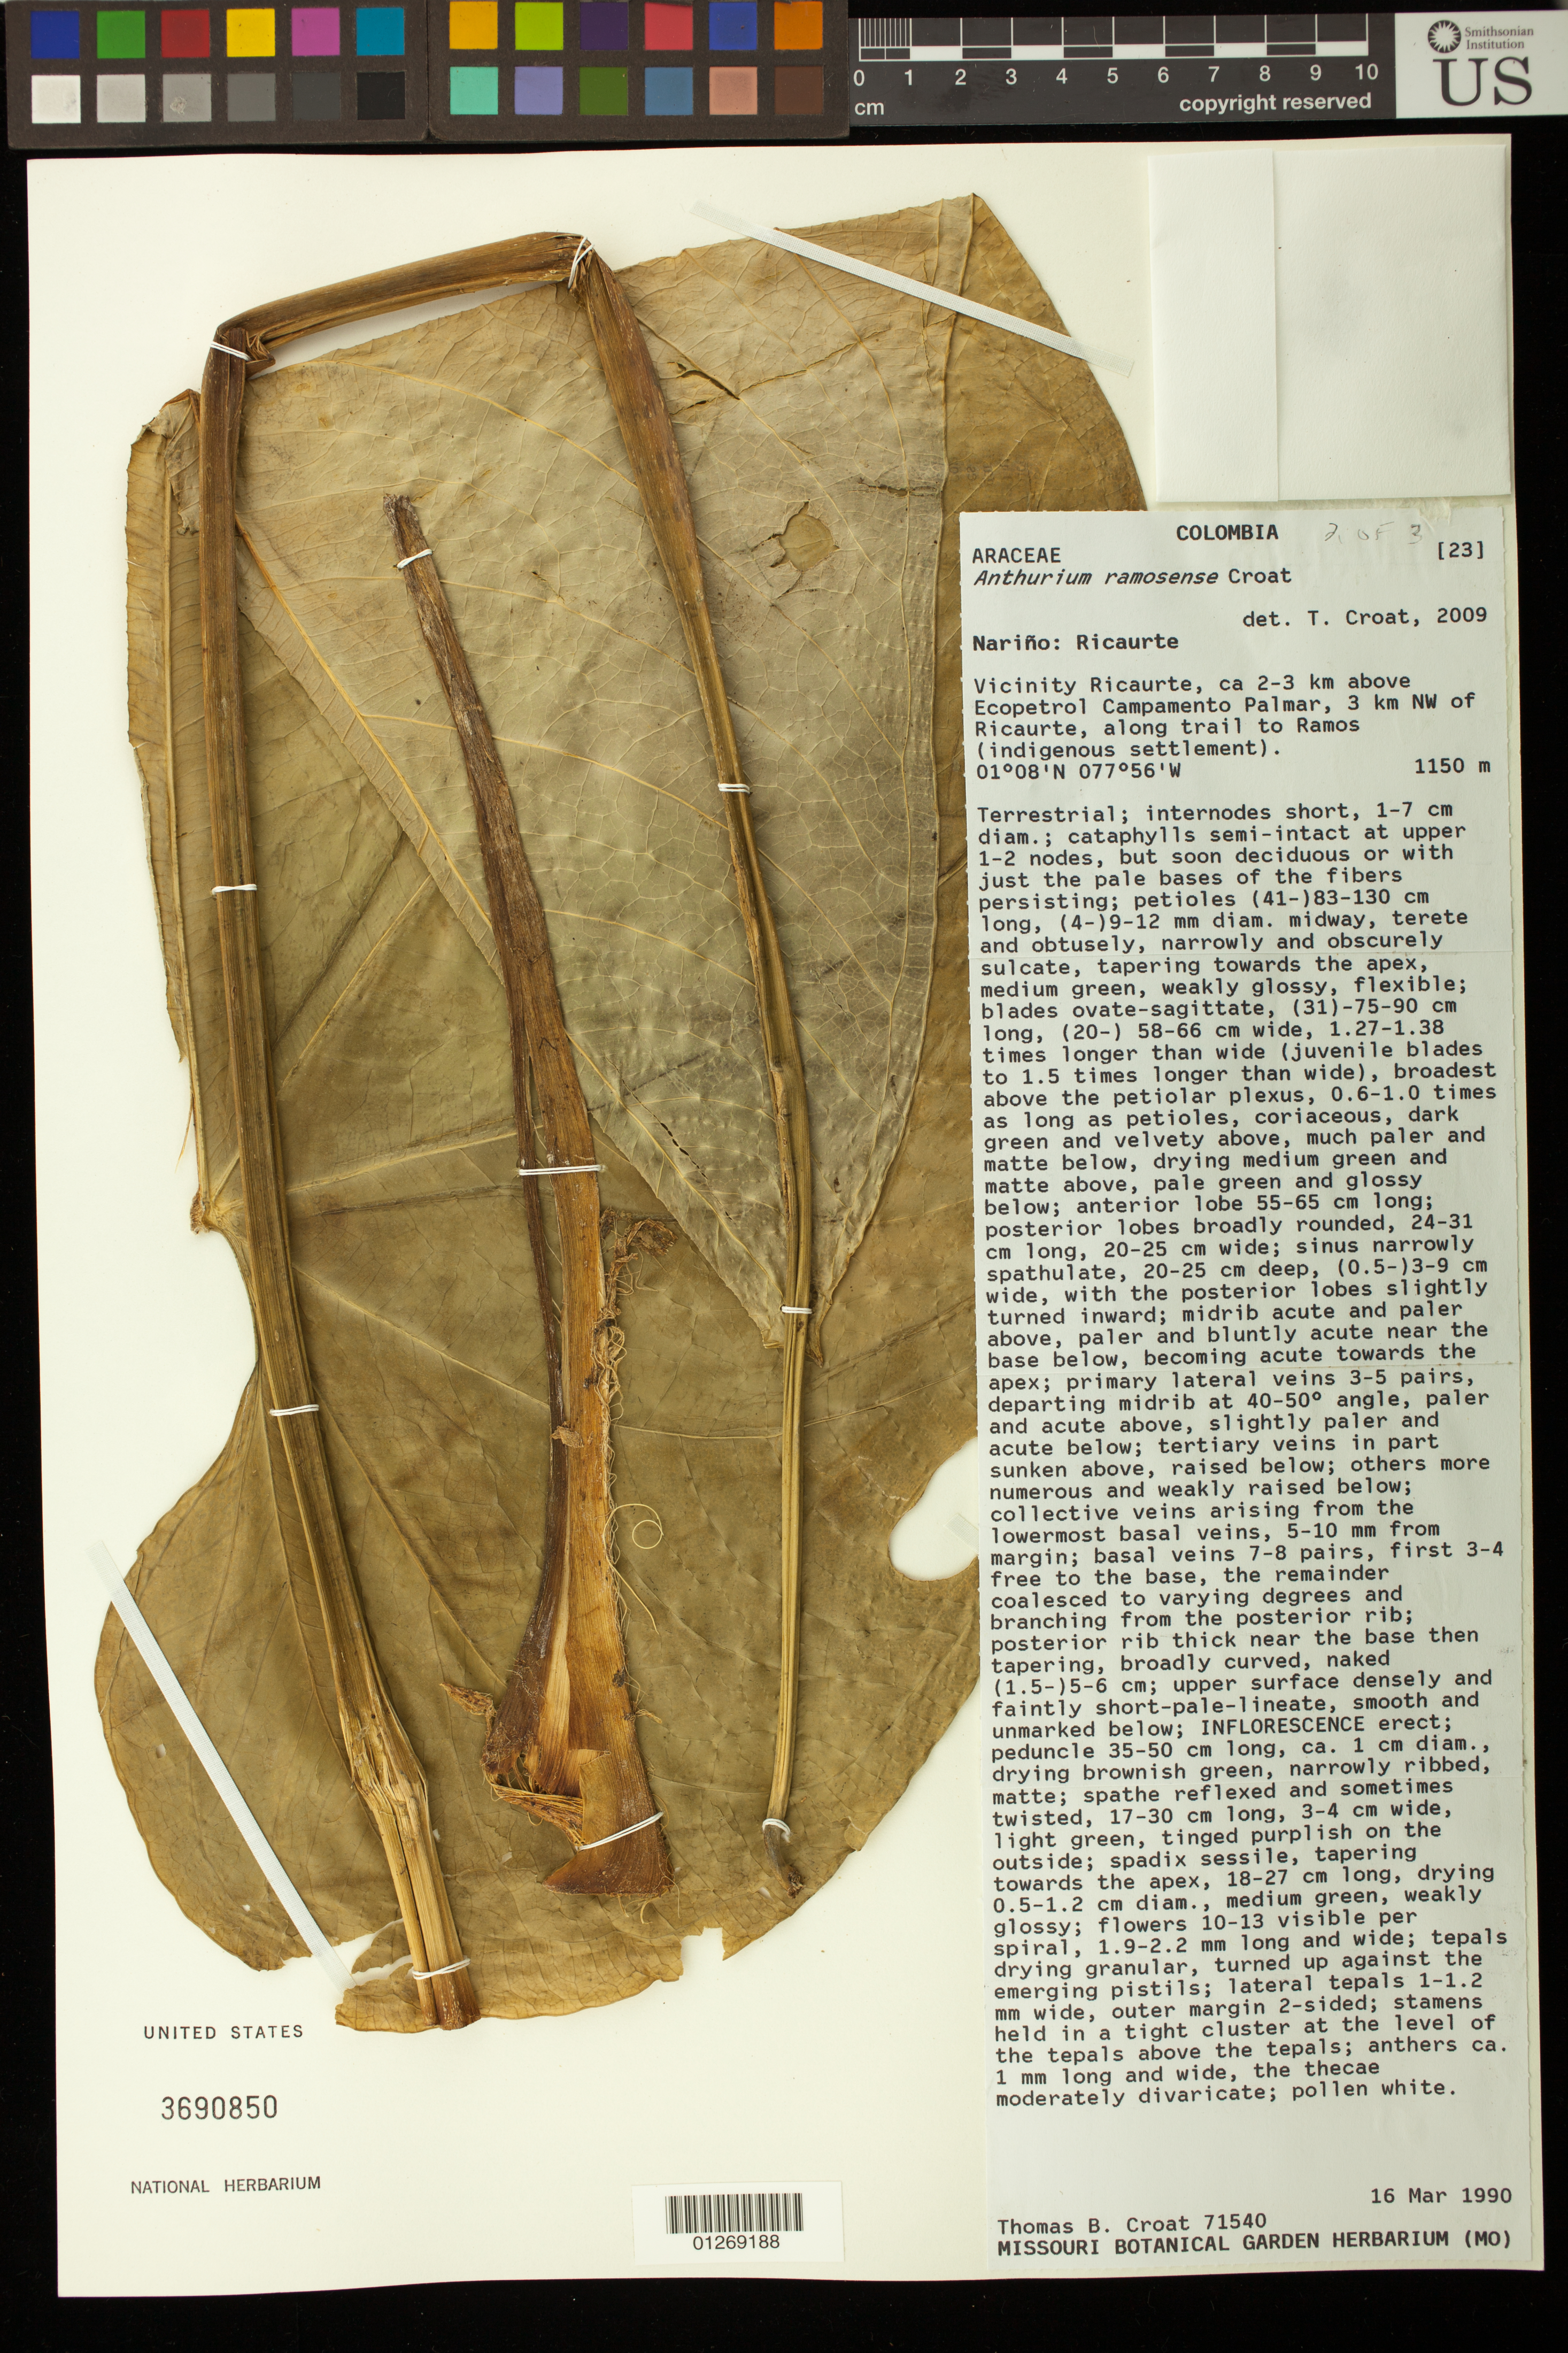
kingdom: Plantae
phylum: Tracheophyta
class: Liliopsida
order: Alismatales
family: Araceae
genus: Anthurium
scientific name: Anthurium ramosense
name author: Croat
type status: Isotype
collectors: T. B. Croat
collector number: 71540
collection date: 1990-03-16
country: Colombia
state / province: Nariño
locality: Nariño: Ricaurte. Vicinity Ricaurte, ca. 2-3 km above Ecopetrol Campamento Palmar, 3 km NW of Ricaurte, along trail to Ramos (indigenous settlement)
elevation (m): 1150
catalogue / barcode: US 3690850